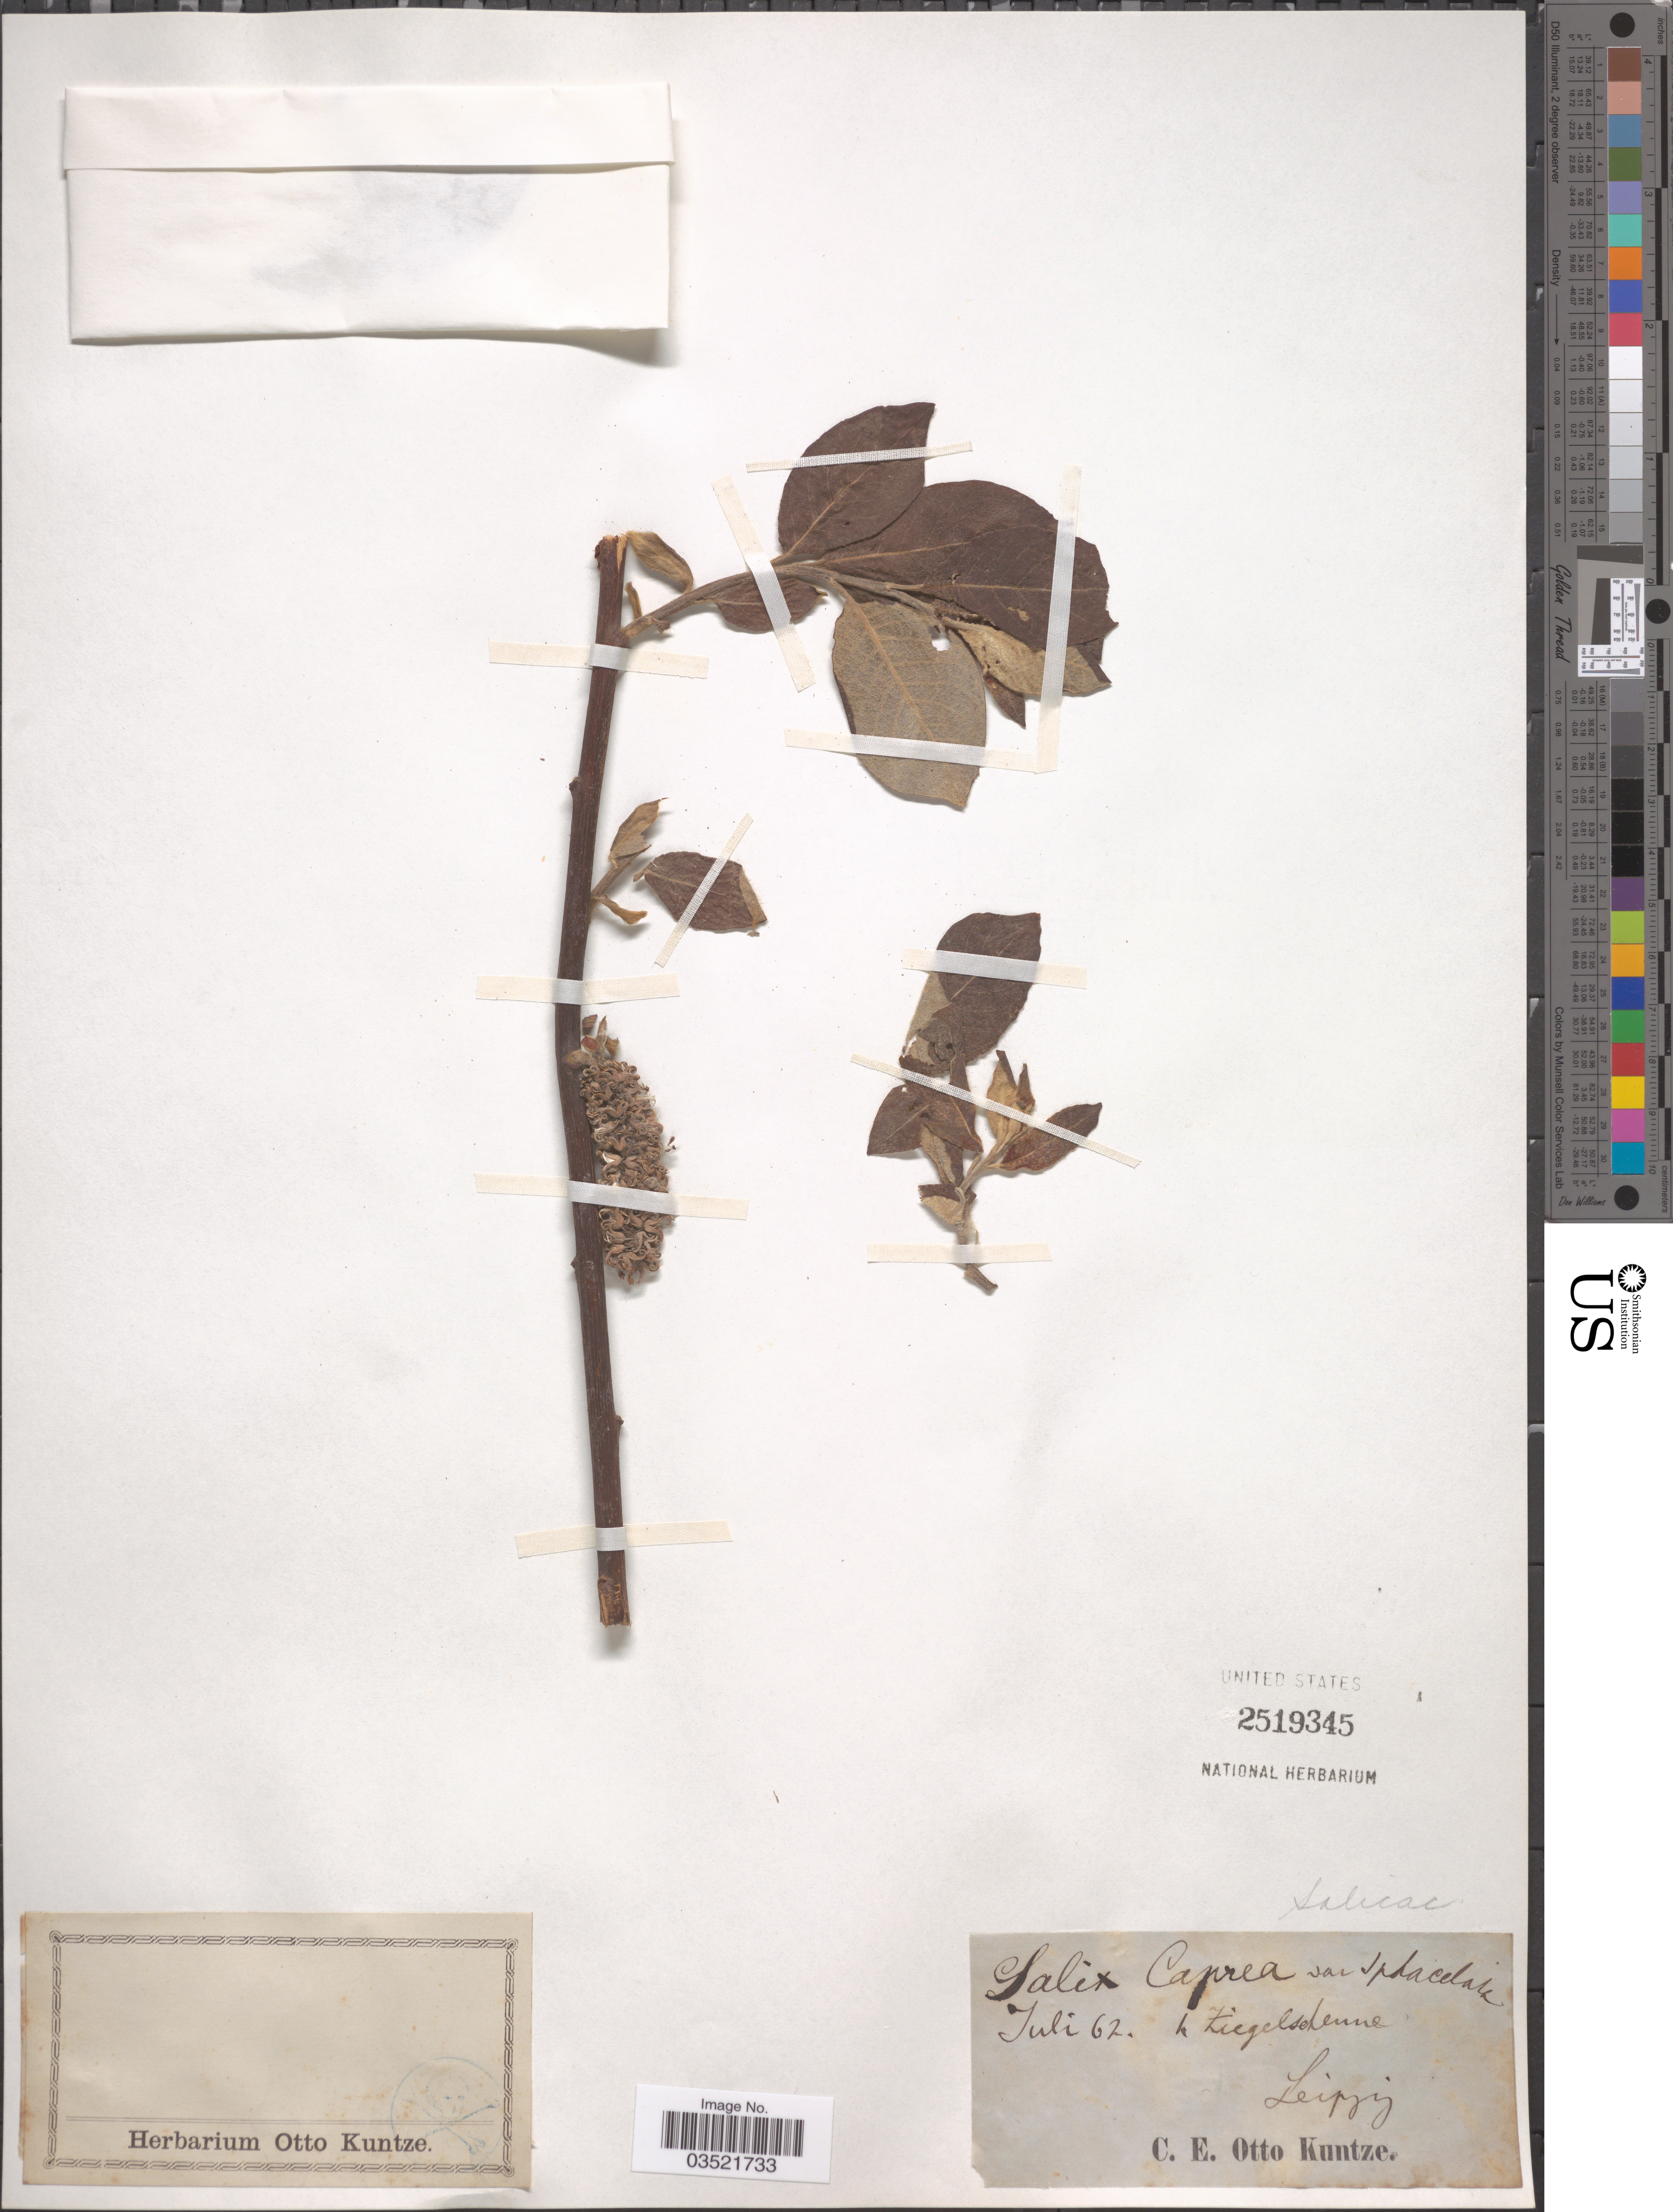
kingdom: Plantae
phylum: Tracheophyta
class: Magnoliopsida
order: Malpighiales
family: Salicaceae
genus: Salix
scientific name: Salix cinerea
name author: L.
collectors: C.E.O. Kuntze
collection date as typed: Transcribed d/m/y: /7/62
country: Germany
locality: N Ziegelscheune. [interpreted] Leipzig.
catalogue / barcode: US 2519345